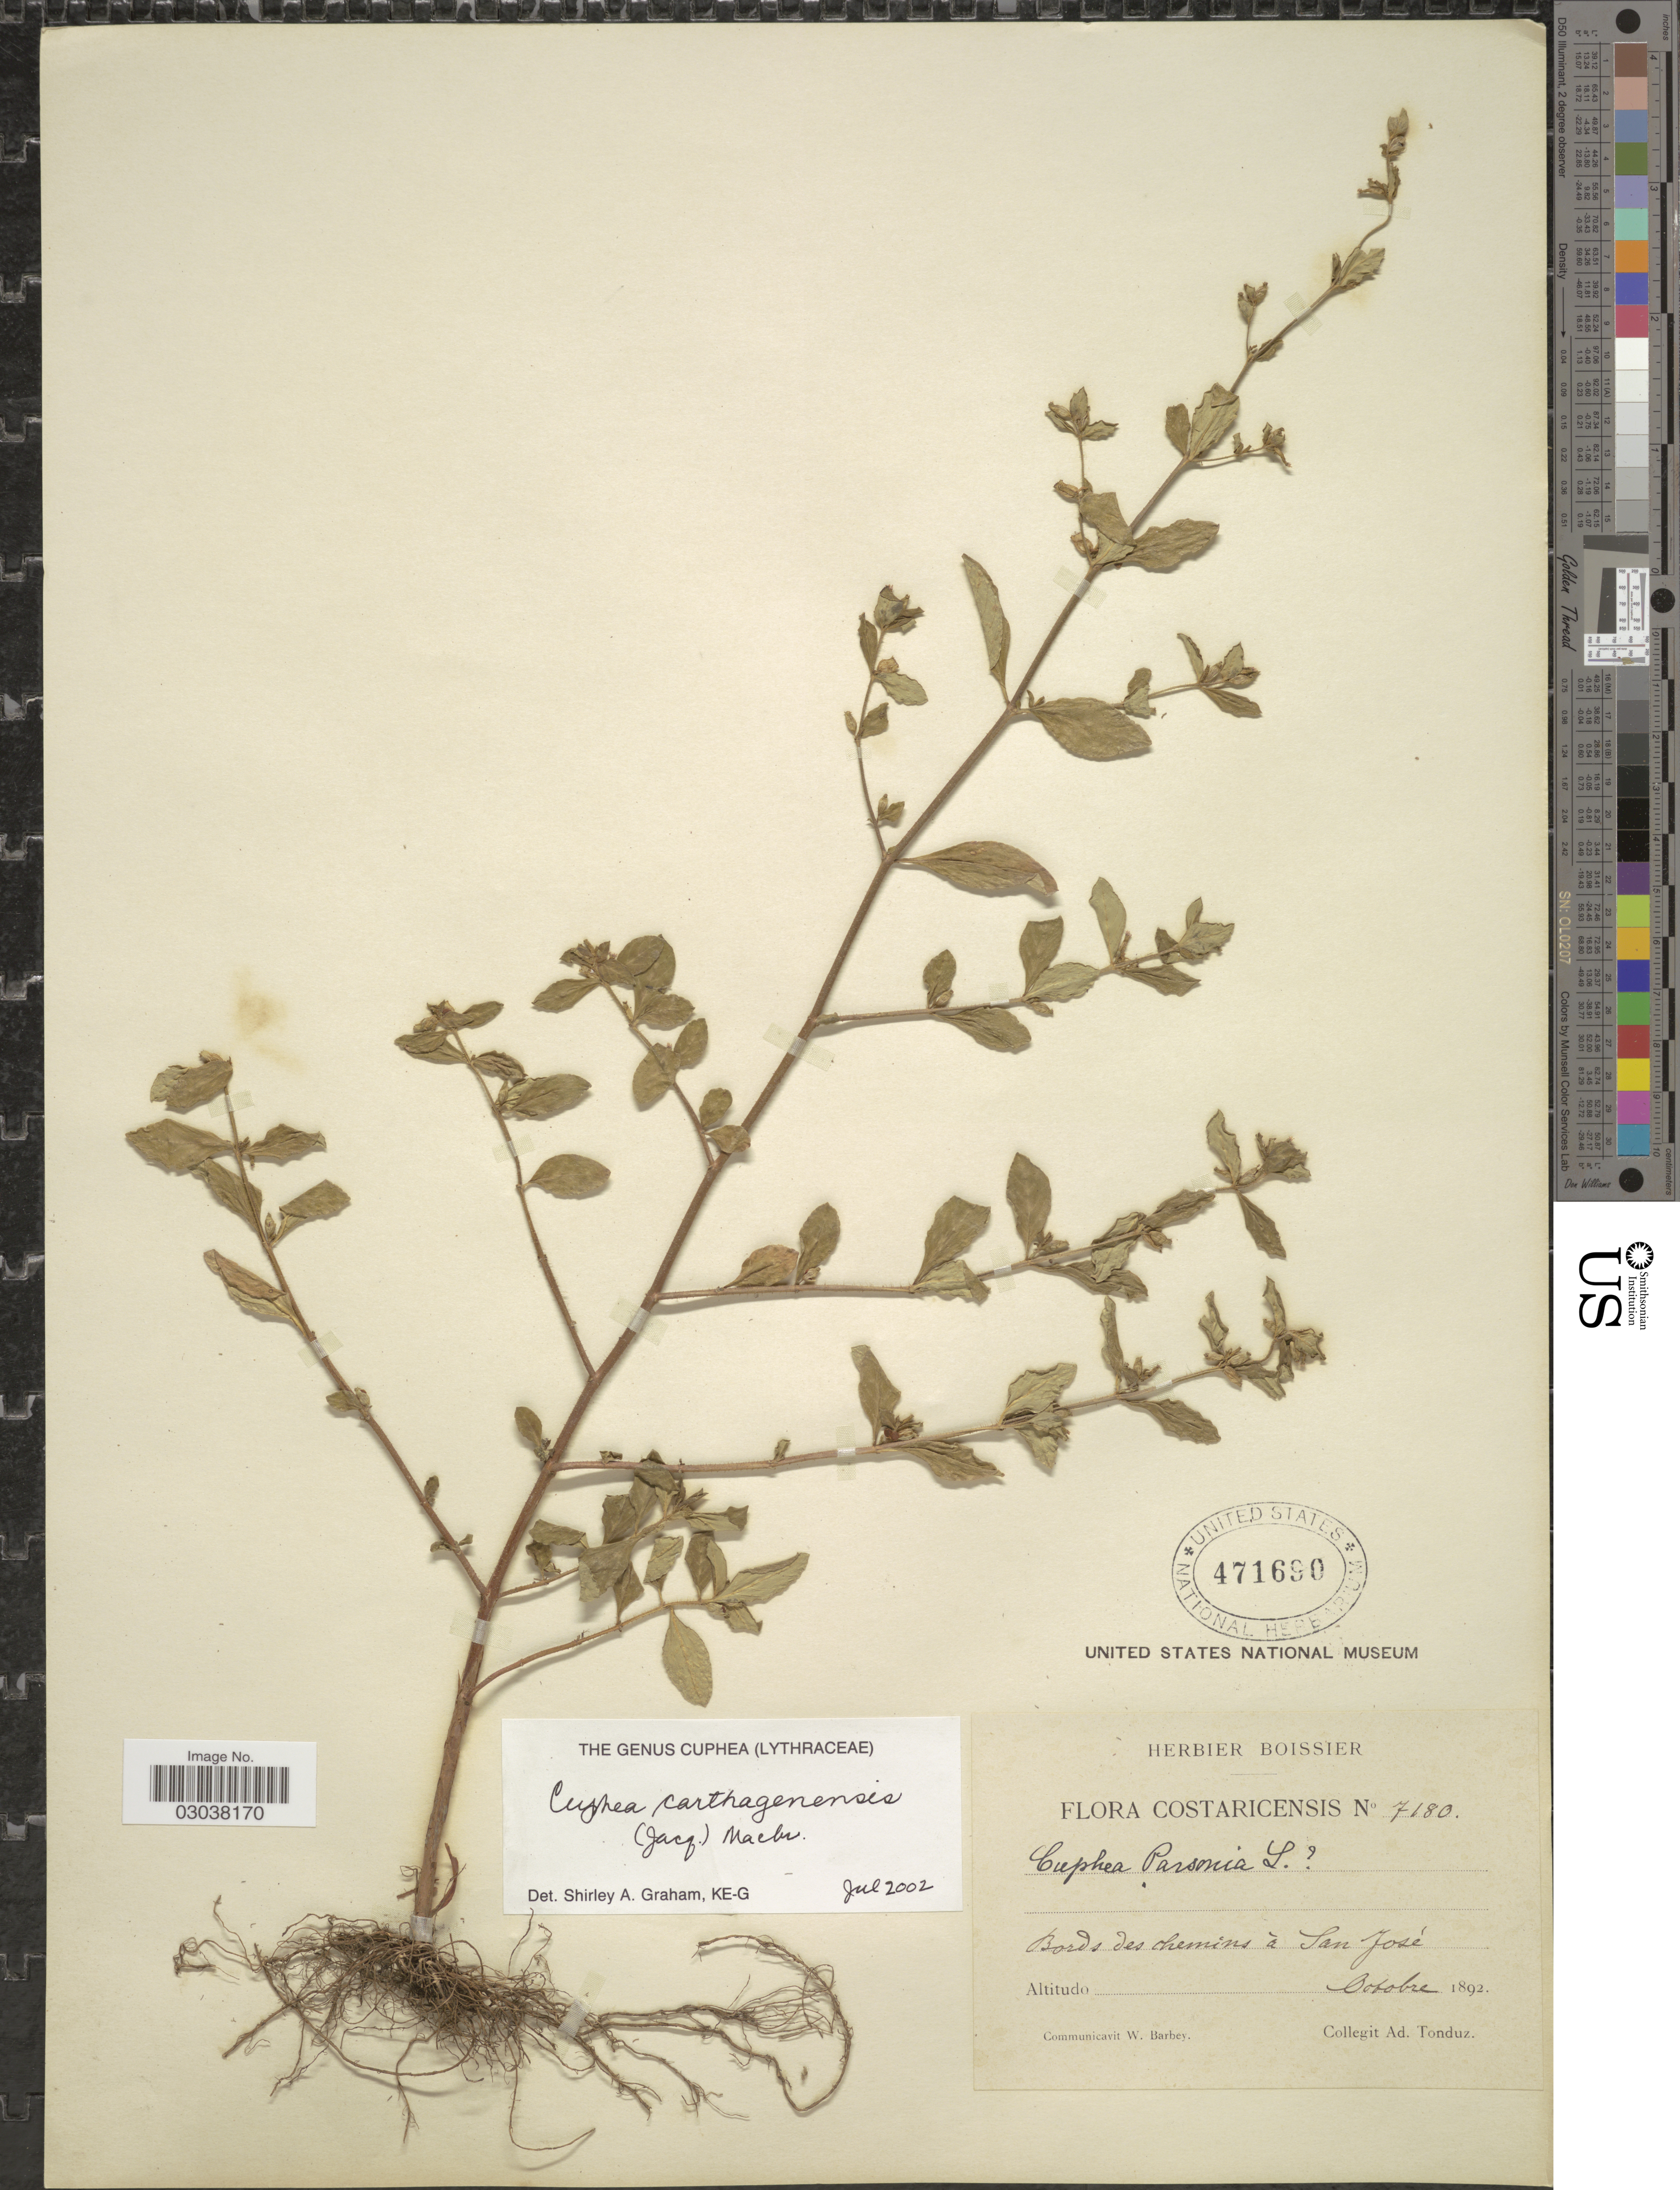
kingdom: Plantae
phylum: Tracheophyta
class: Magnoliopsida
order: Myrtales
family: Lythraceae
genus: Cuphea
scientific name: Cuphea carthagenensis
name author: (Jacq.) J.F. Macbr.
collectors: A. Tonduz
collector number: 7180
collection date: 1892-10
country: Costa Rica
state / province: San José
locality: Bords des chemins á San José.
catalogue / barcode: US 471690